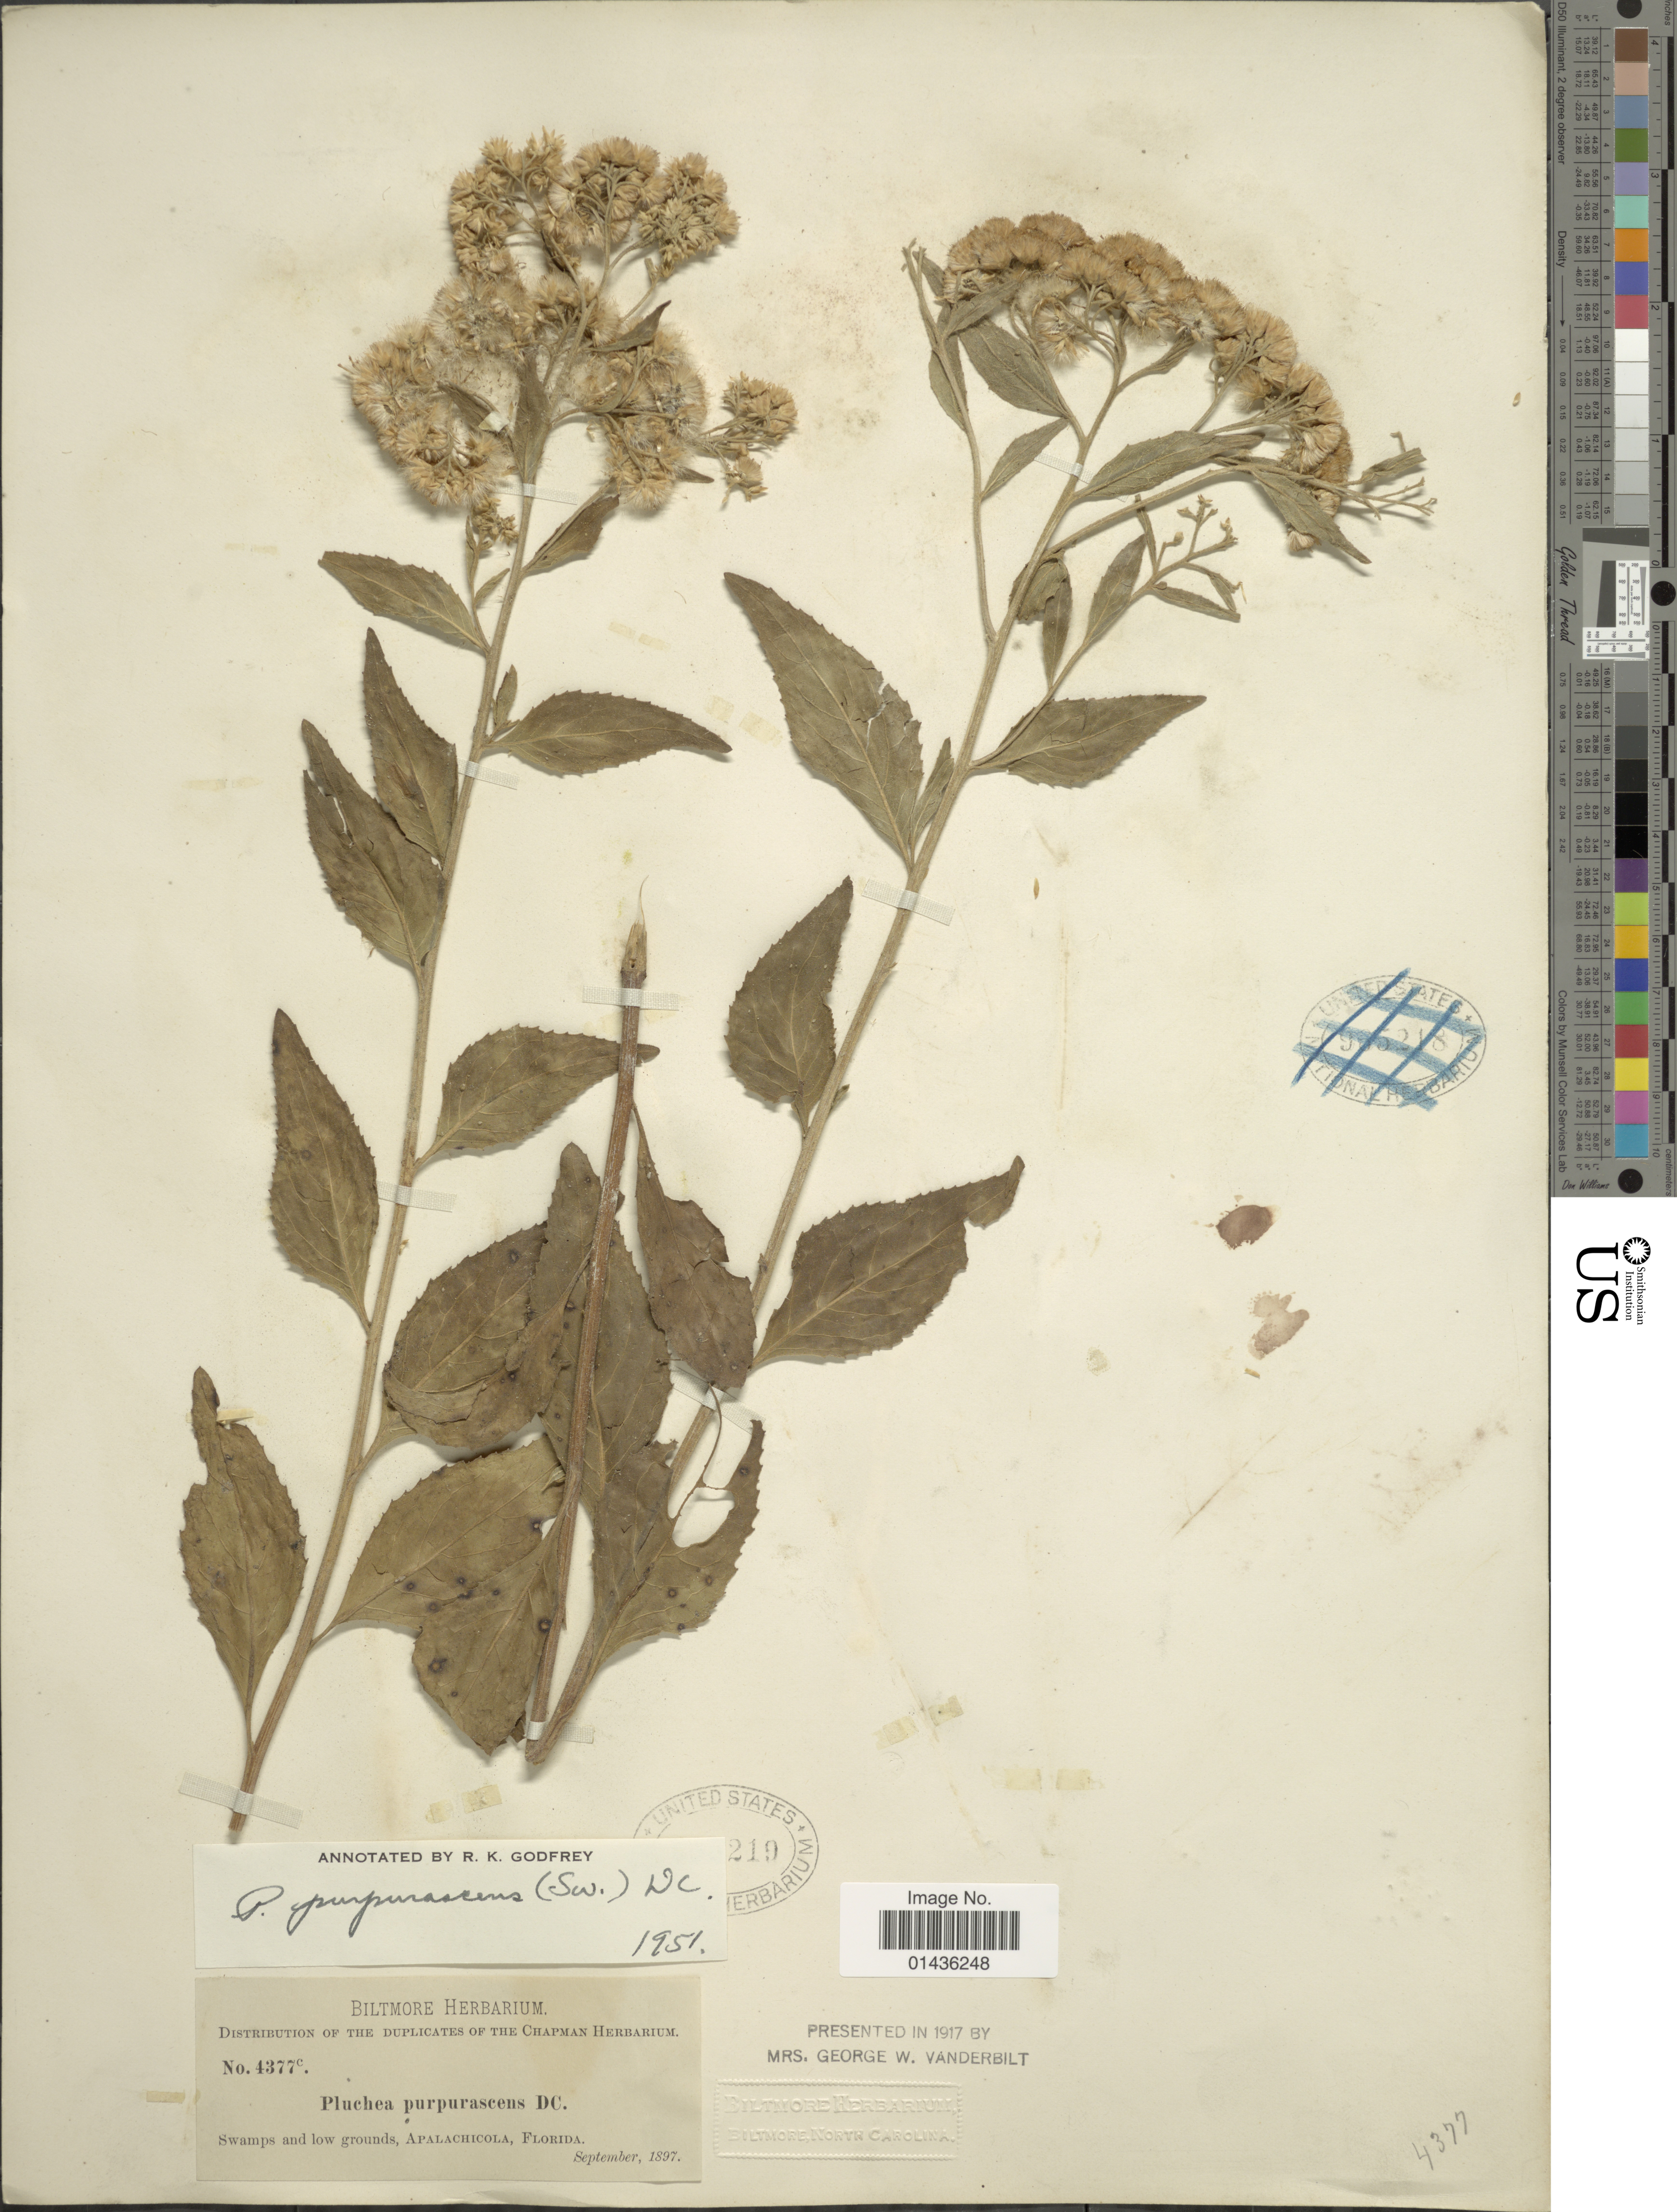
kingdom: Plantae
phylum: Tracheophyta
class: Magnoliopsida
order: Asterales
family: Asteraceae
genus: Pluchea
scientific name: Pluchea odorata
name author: (L.) Cass.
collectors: ex herb. Biltmore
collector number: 4377c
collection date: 1897-09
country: United States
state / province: Florida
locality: Apalachicola